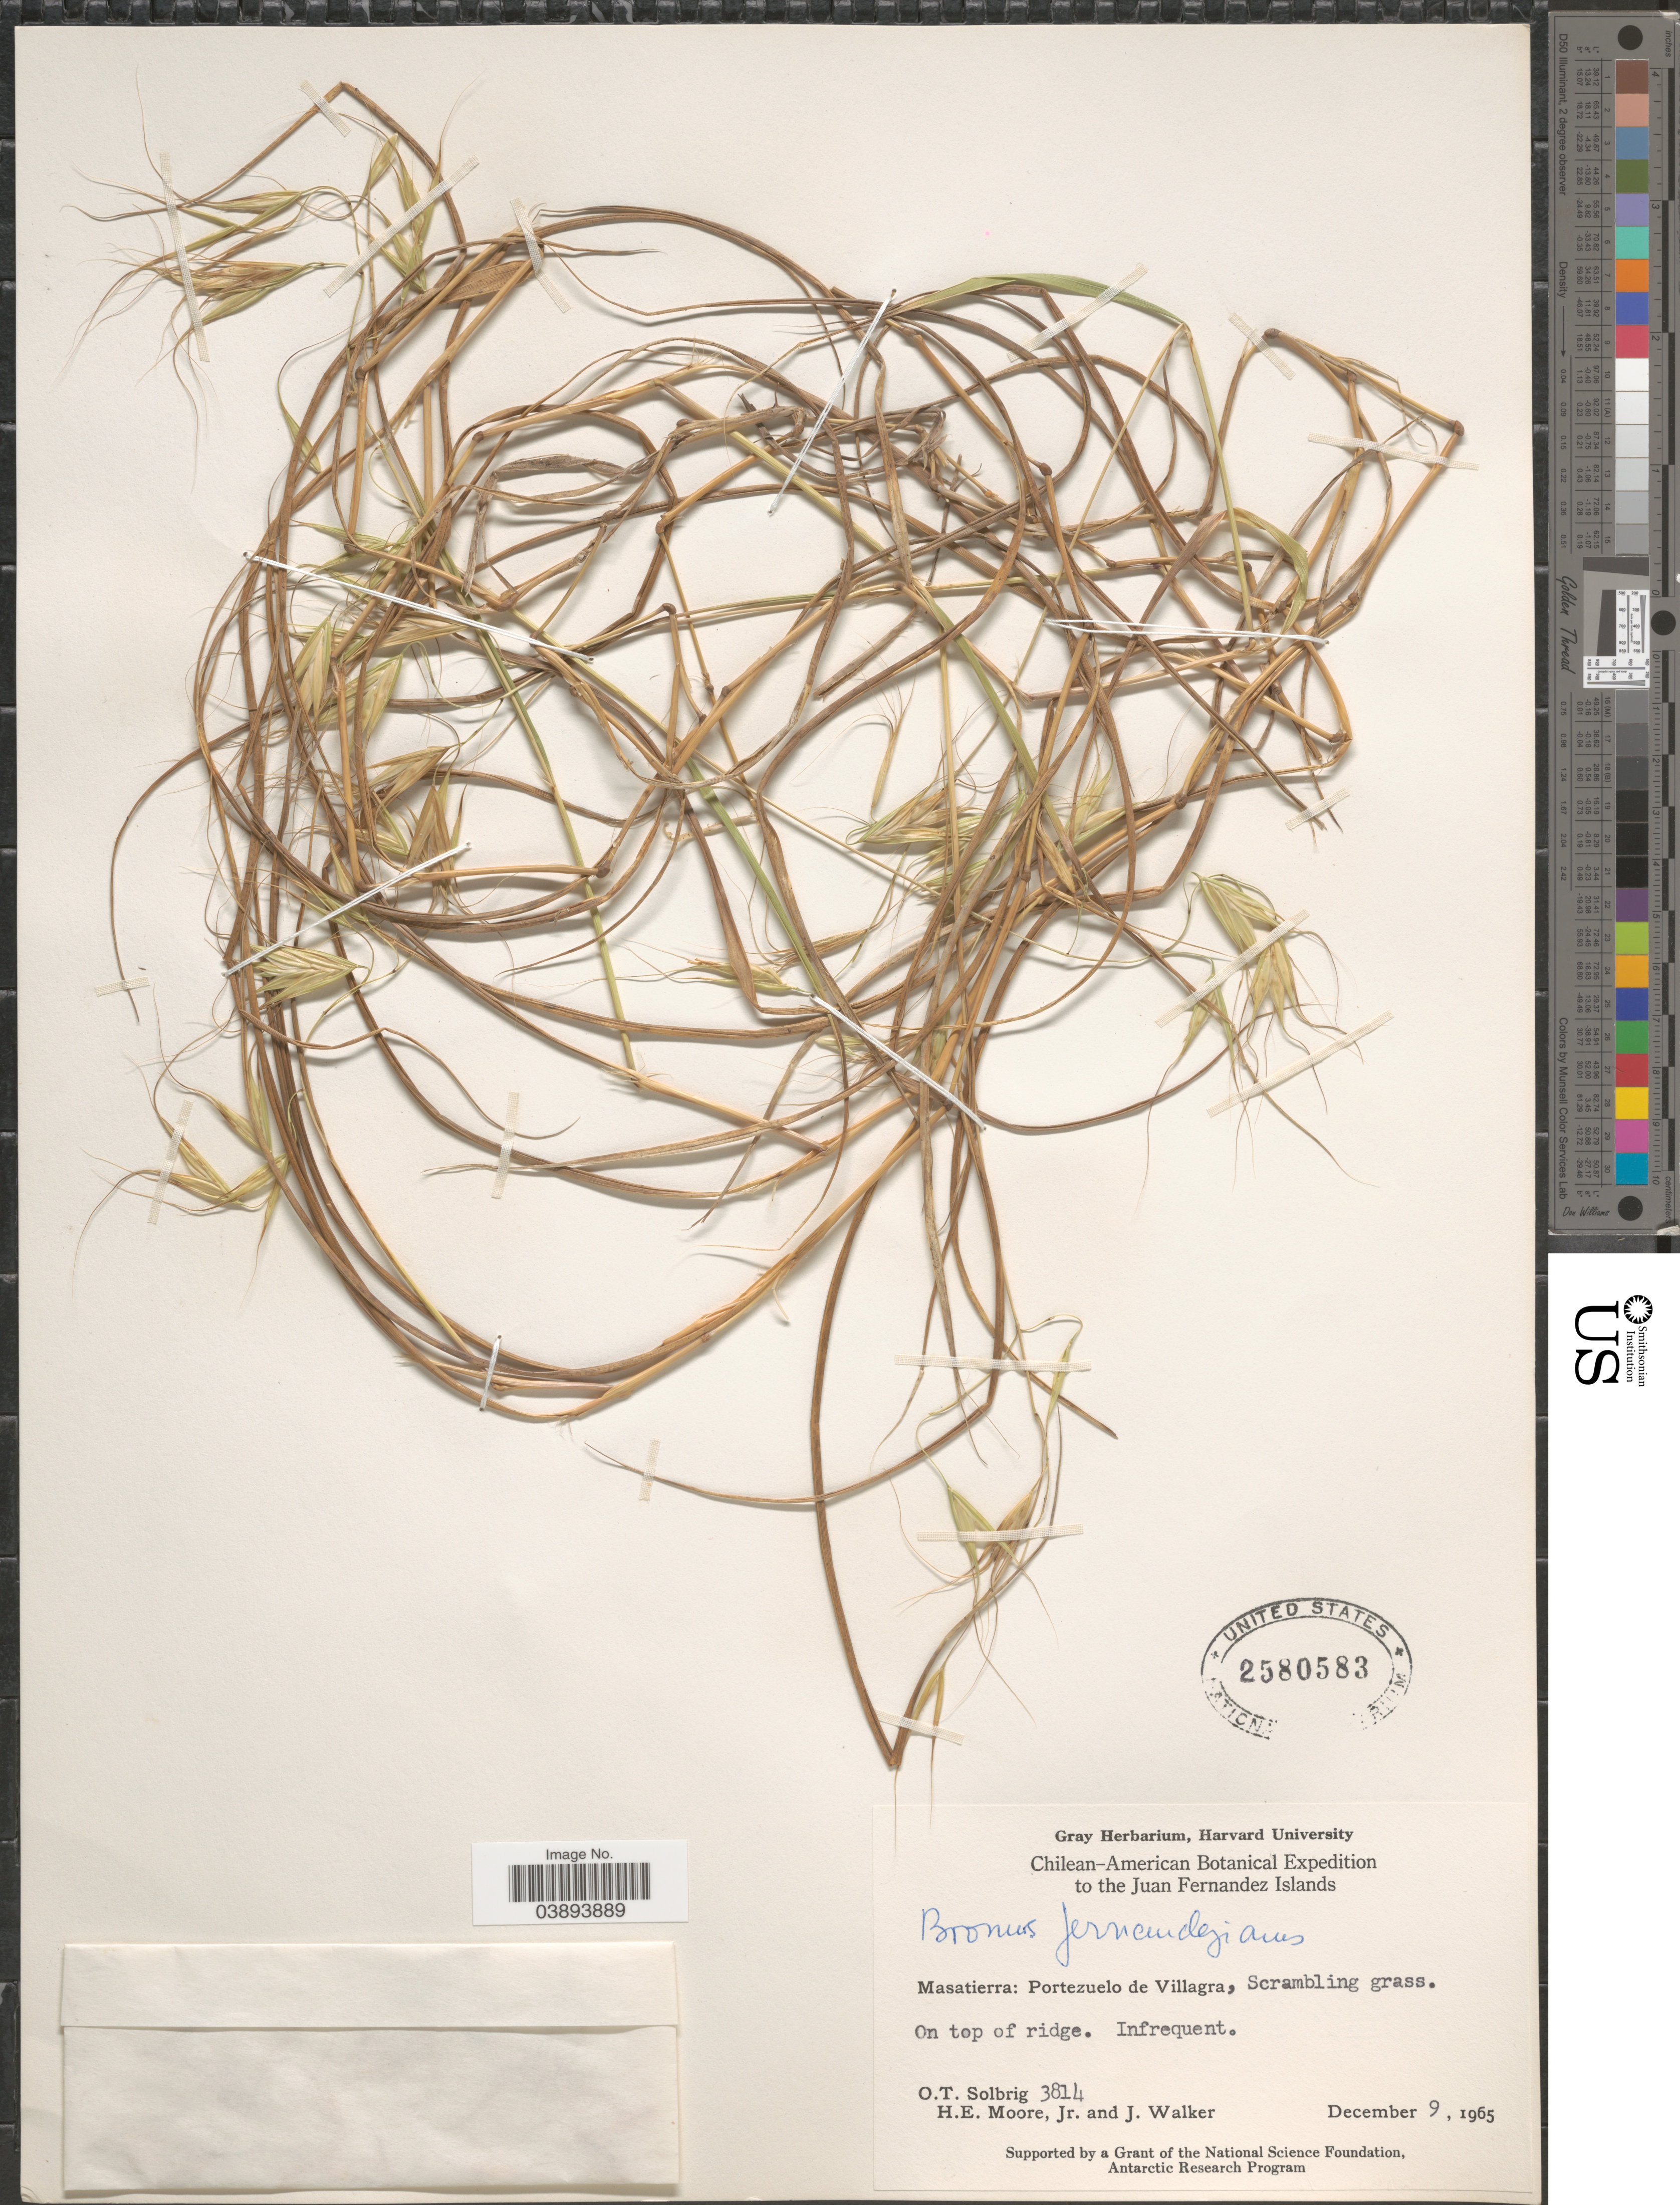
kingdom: Plantae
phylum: Tracheophyta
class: Liliopsida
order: Poales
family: Poaceae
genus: Megalachne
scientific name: Megalachne berteroniana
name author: Steud.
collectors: O. T. Solbrig, H. Moore & J. Walker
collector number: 3814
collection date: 1965-12-09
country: Chile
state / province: Valparaíso (V)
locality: The Juan Fernandez Islands. Masatierra: Portezuelo de Villagra. On top of ridge.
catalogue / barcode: US 2580583